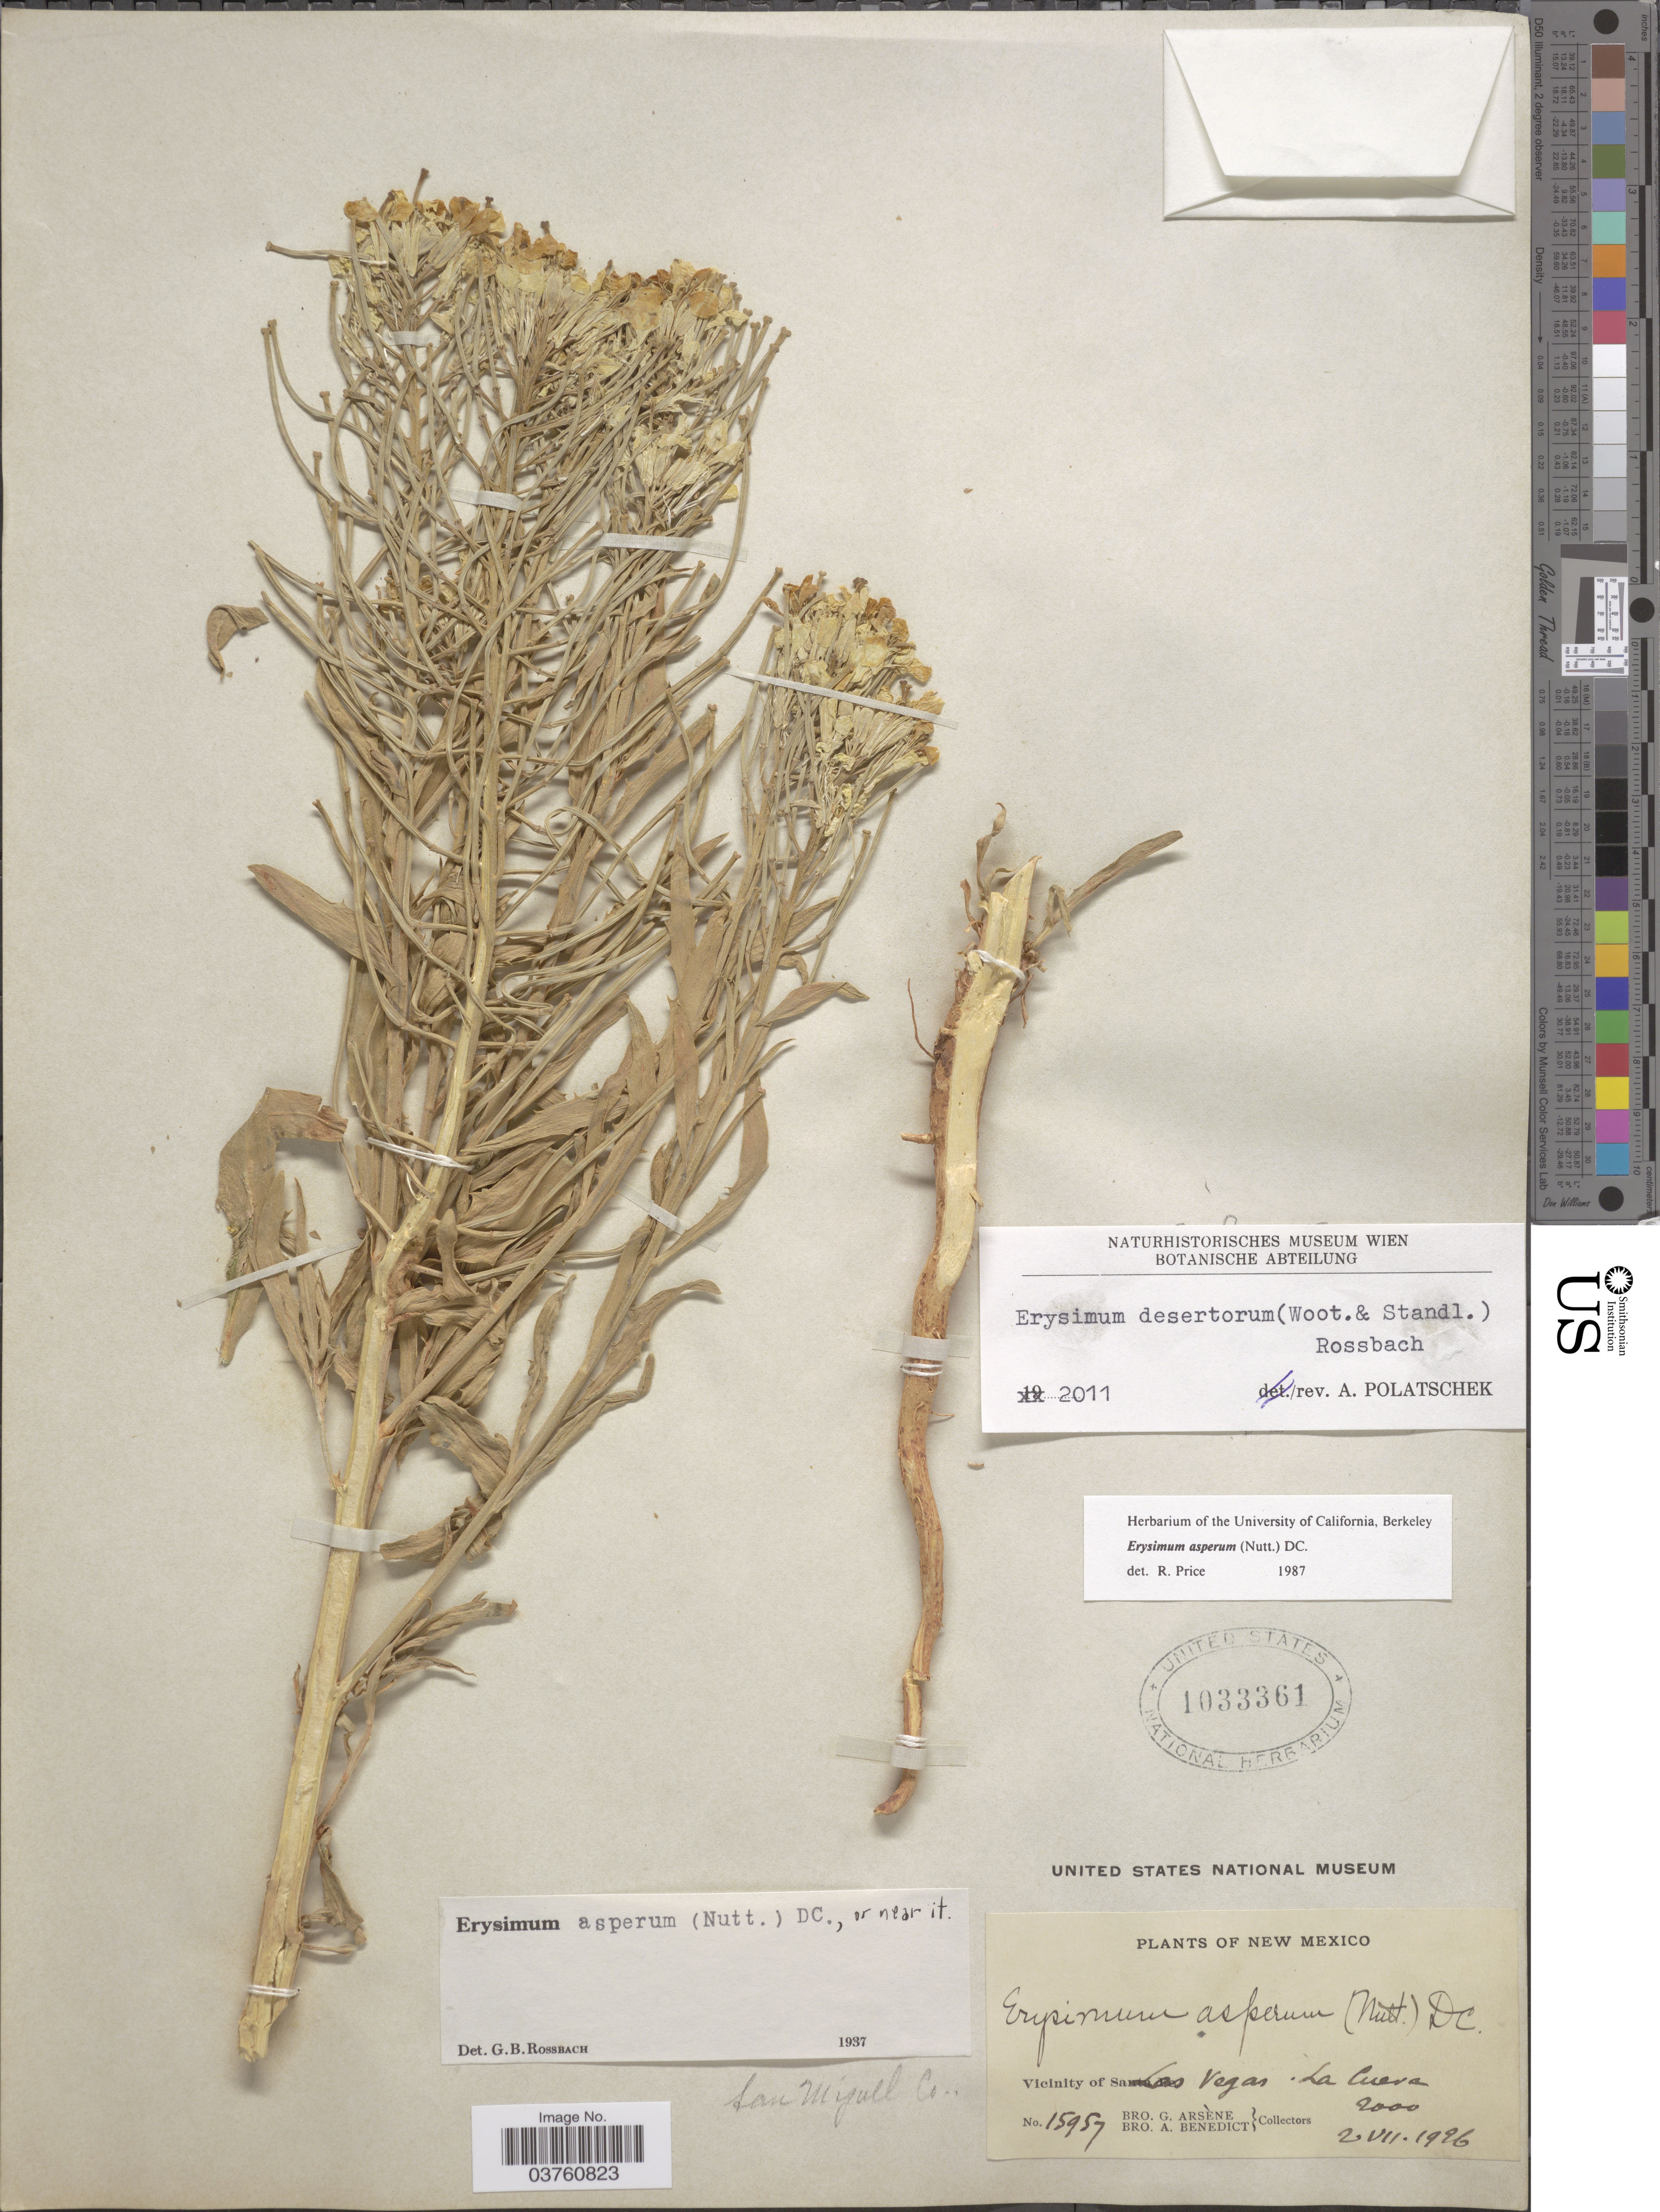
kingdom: Plantae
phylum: Tracheophyta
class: Magnoliopsida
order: Brassicales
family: Brassicaceae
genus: Erysimum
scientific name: Erysimum desertorum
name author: (Wooton & Standl.) Rossbach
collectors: Bro. G. Arsène & Bro. A. Benedict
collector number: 15957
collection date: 1996-07-02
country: United States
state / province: New Mexico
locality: Vicinity of Las Vegas, La Cueva. San Miguel Co.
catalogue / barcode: US 1033361